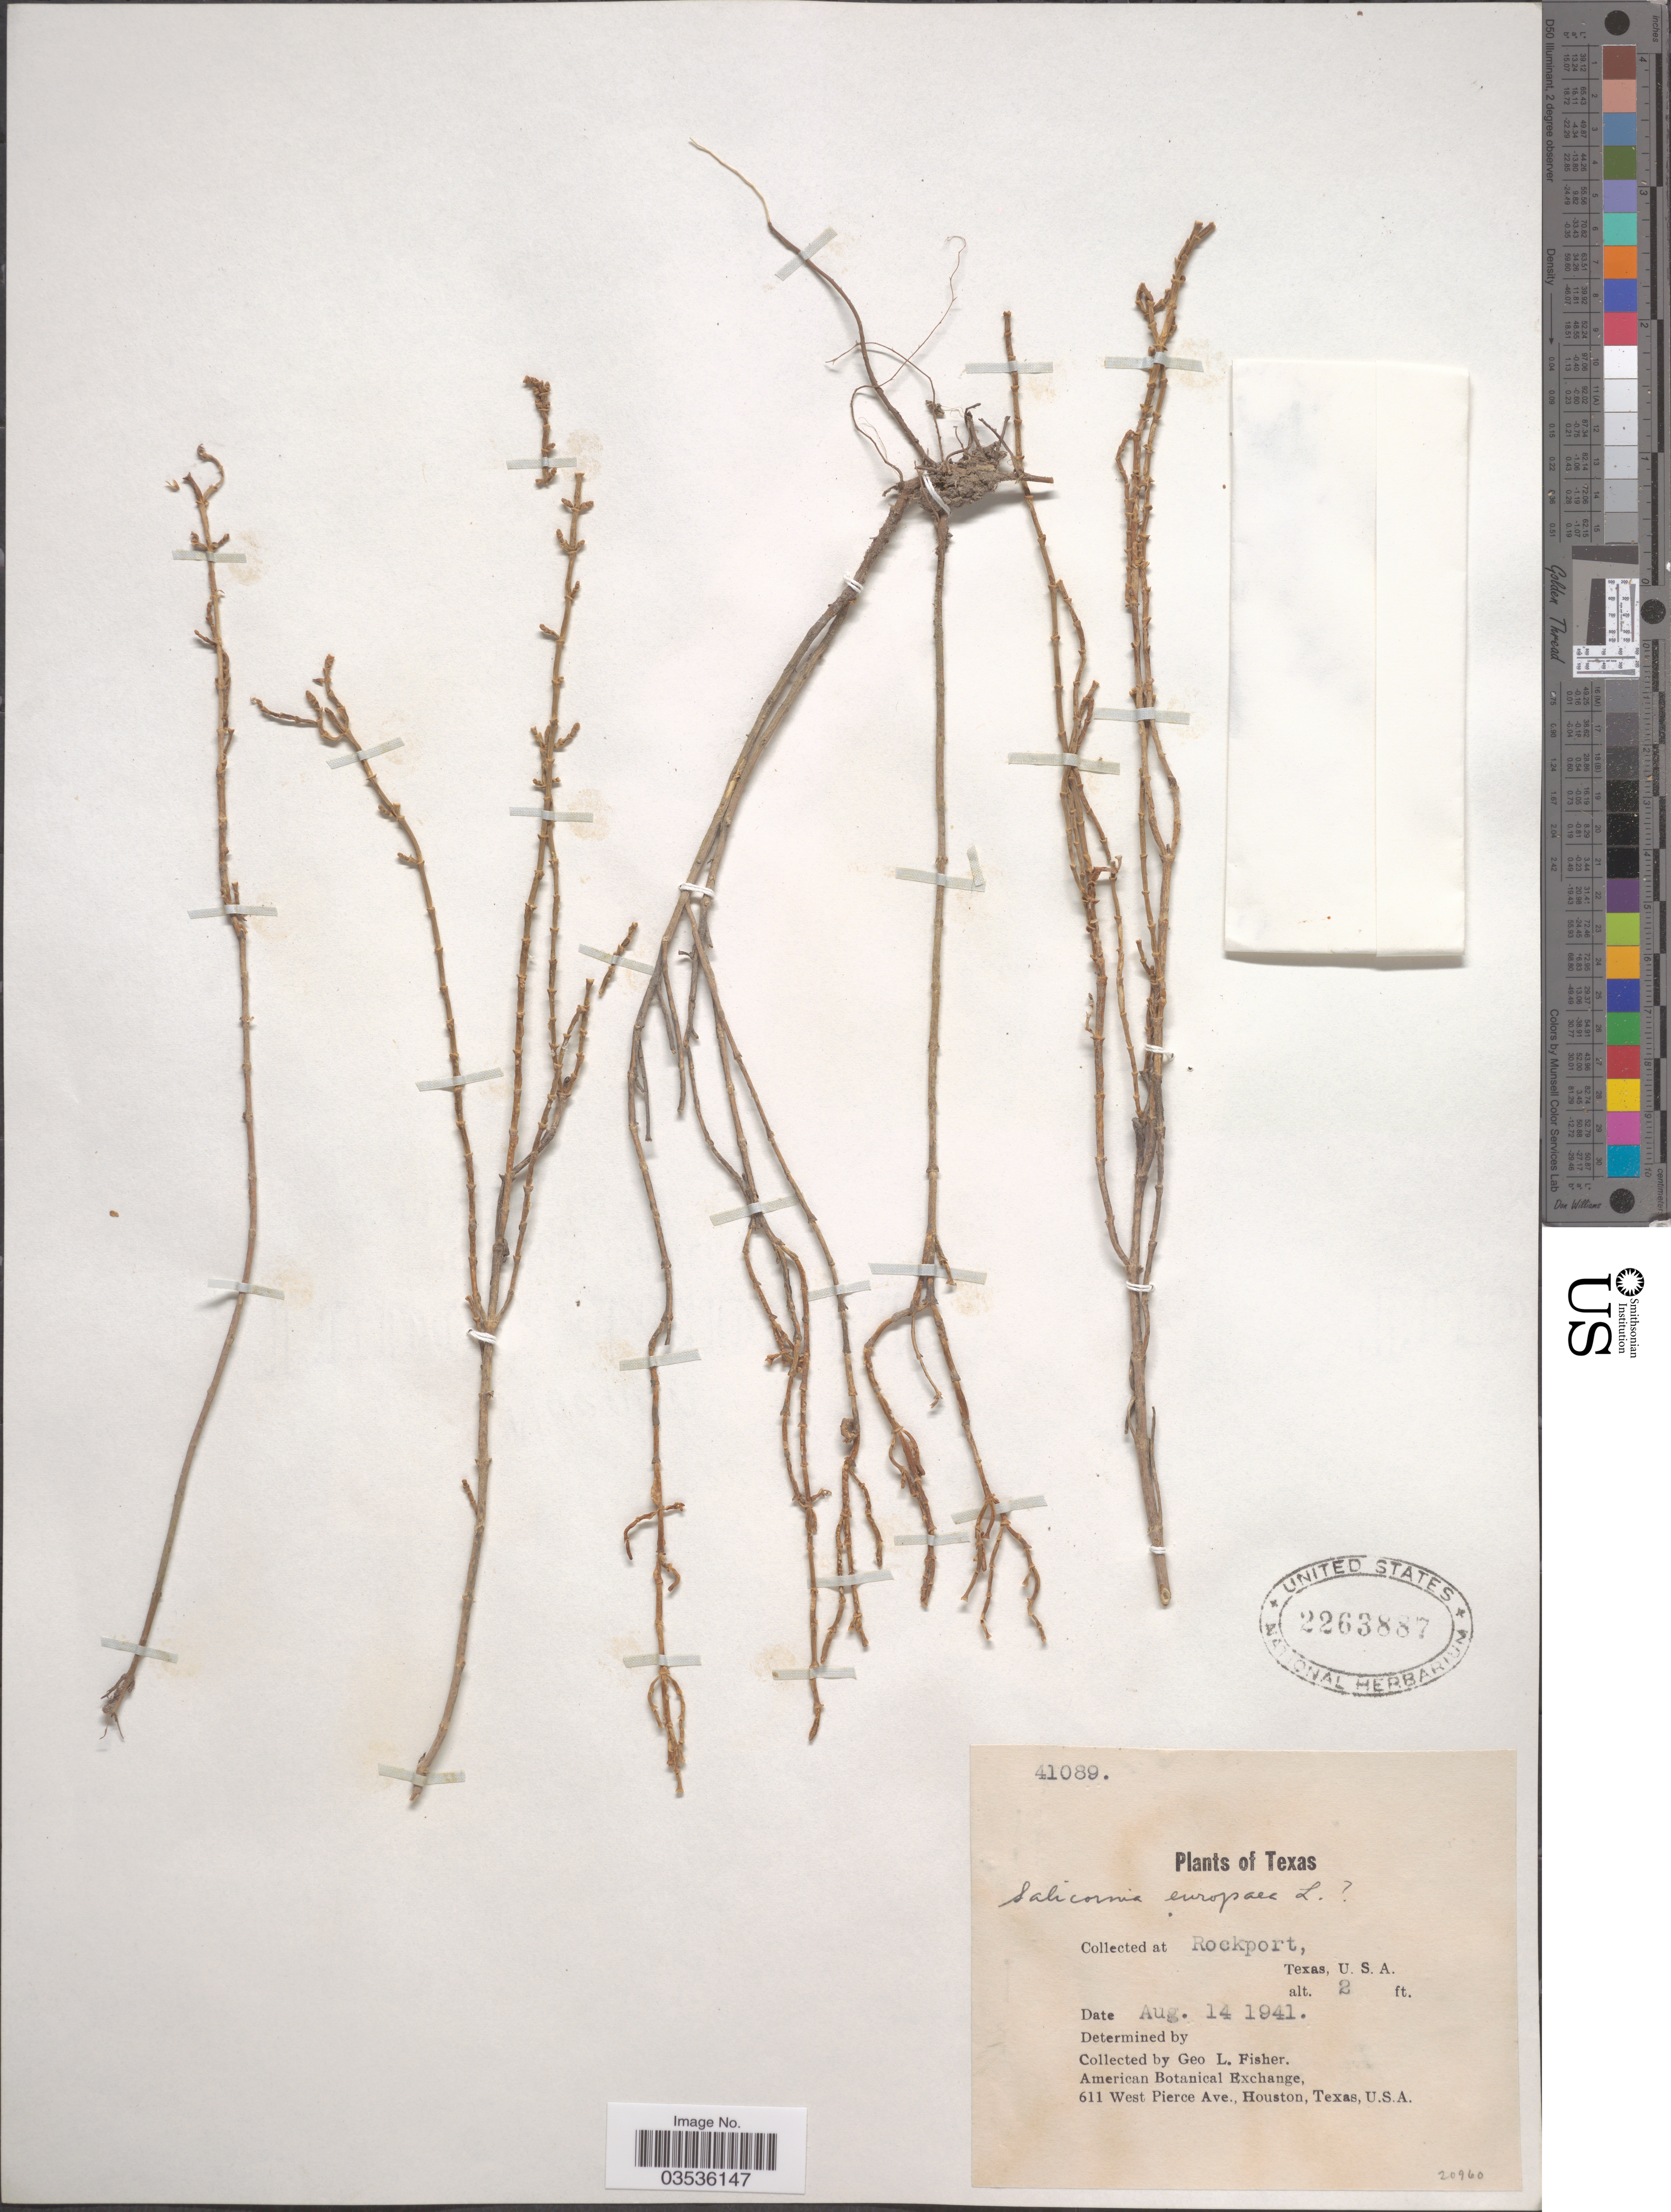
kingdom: Plantae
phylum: Tracheophyta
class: Magnoliopsida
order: Caryophyllales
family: Amaranthaceae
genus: Salicornia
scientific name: Salicornia europaea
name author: L.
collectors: G. L. Fisher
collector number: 41089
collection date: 1941-08-14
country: United States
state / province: Texas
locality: Rockport.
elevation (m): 1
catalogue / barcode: US 2263887